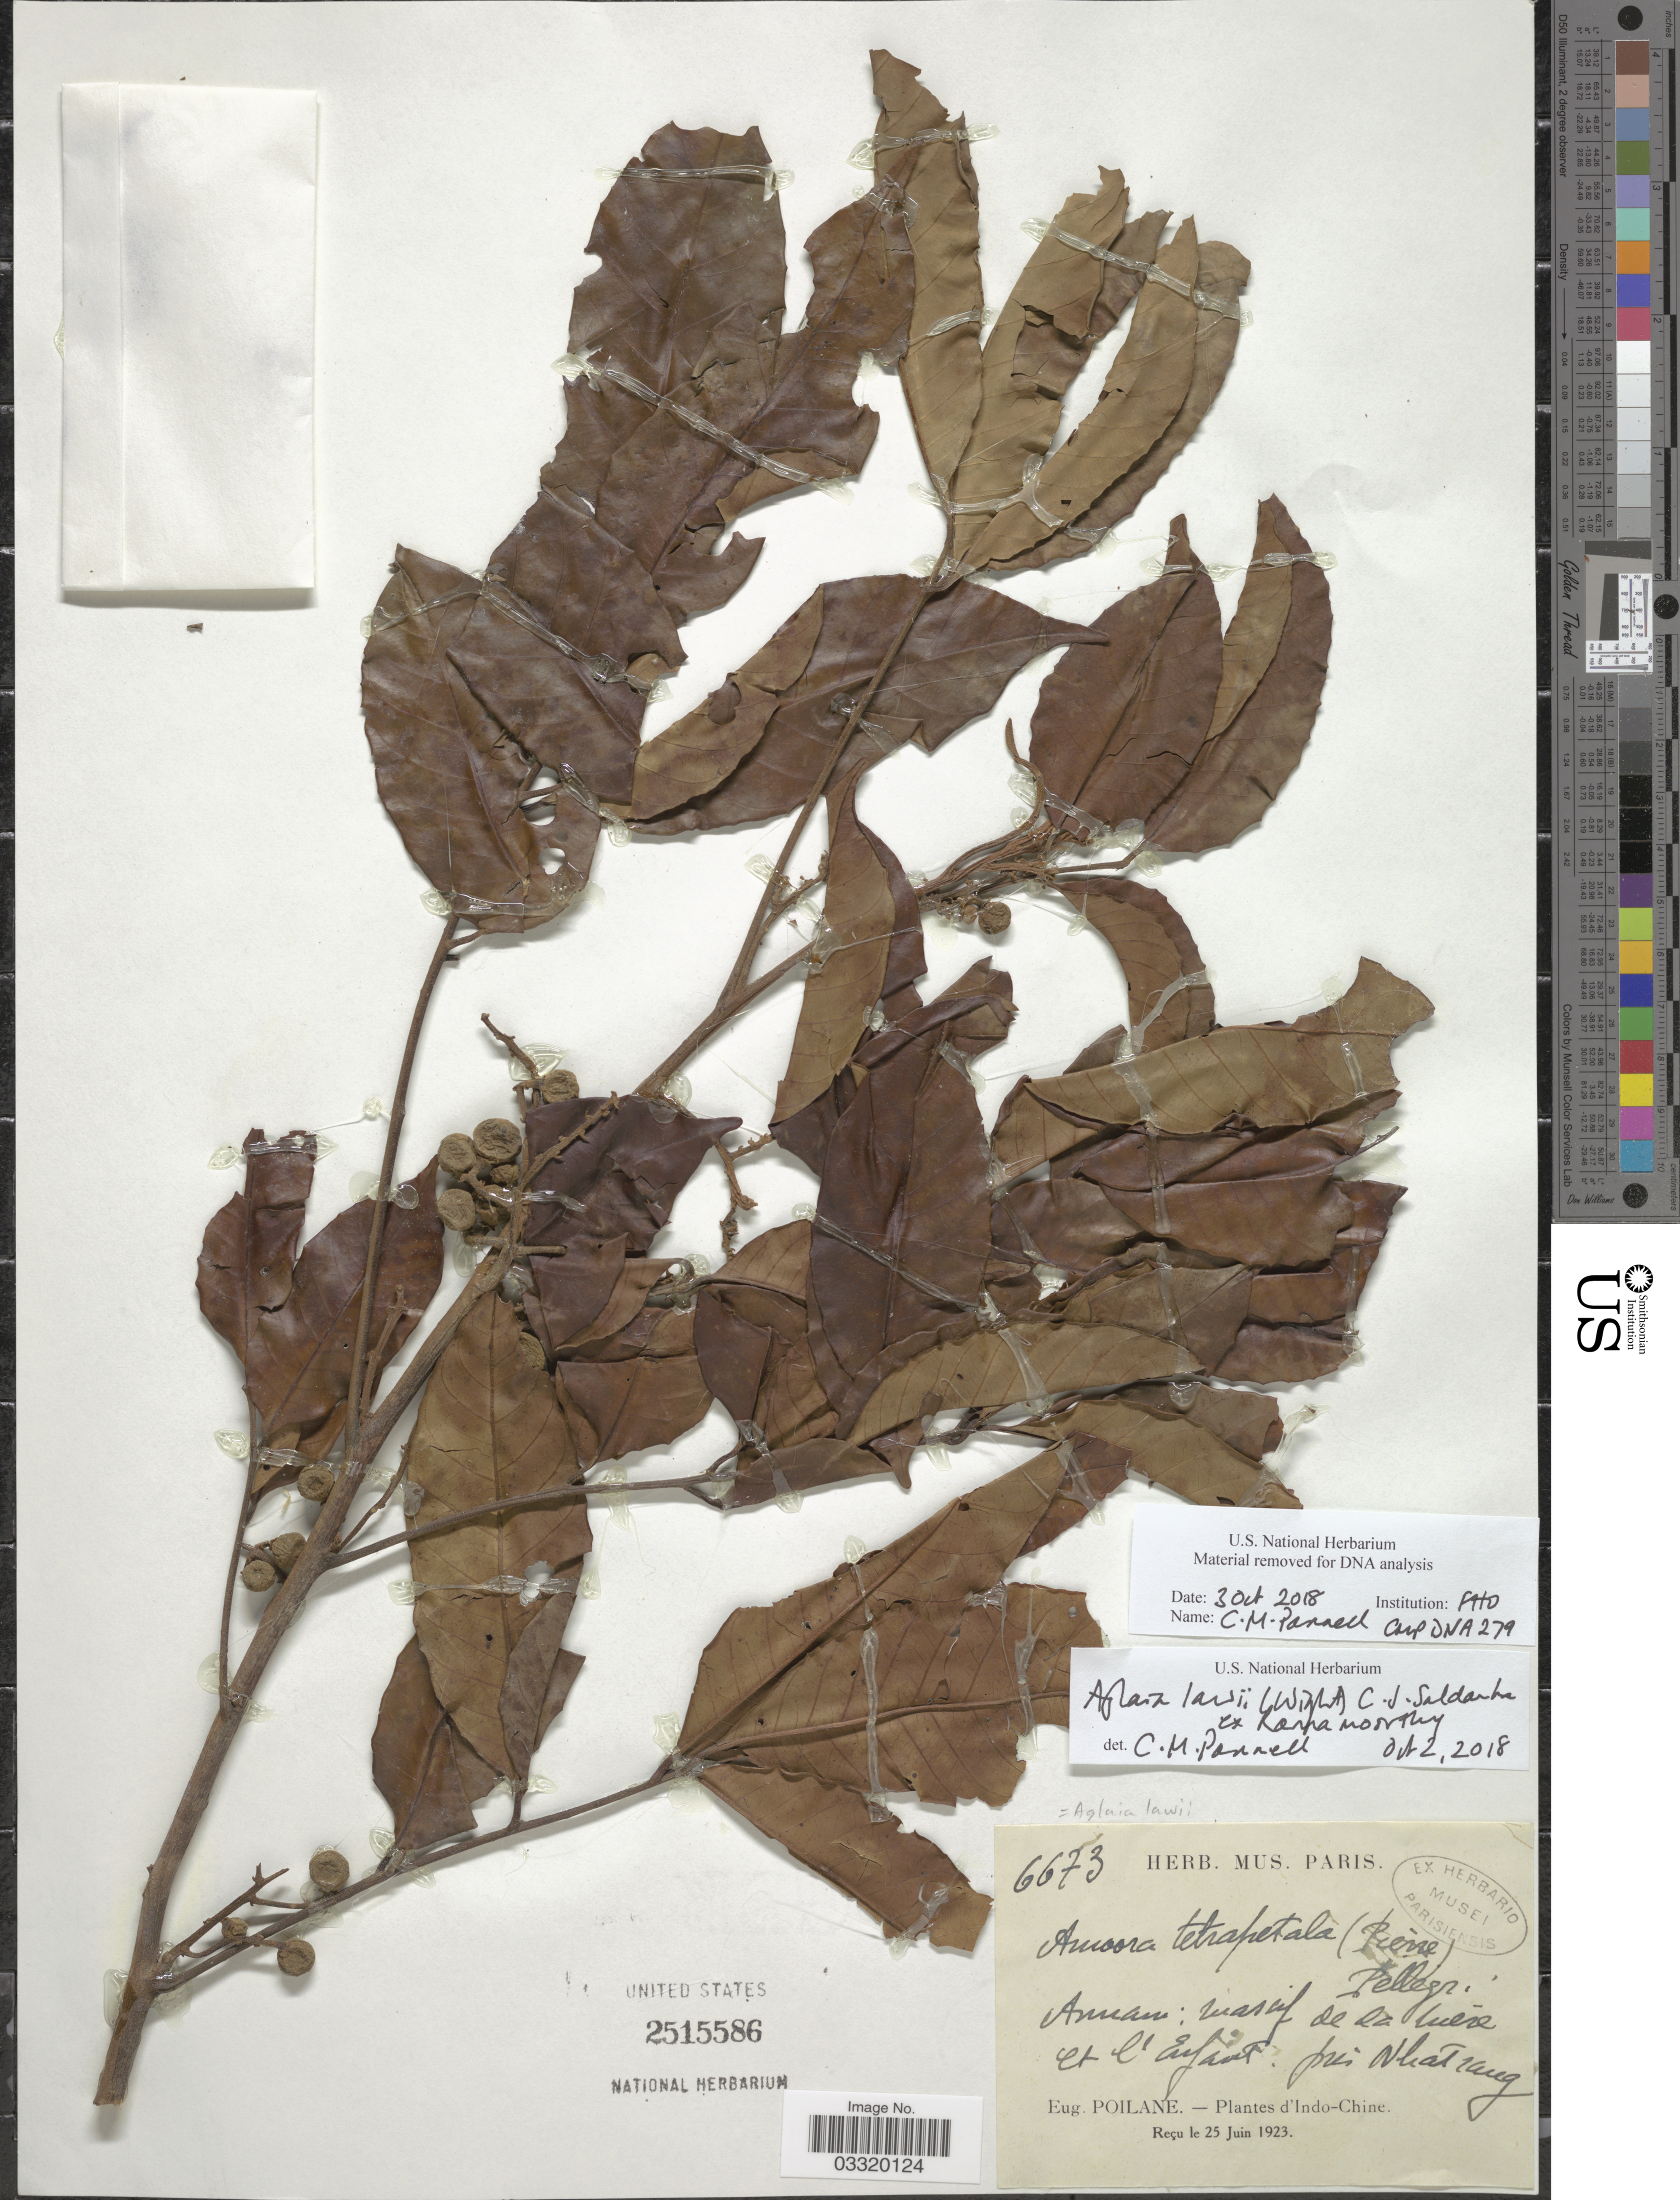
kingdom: Plantae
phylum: Tracheophyta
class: Magnoliopsida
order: Sapindales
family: Meliaceae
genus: Aglaia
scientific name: Aglaia lawii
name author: (Wight) C.J. Saldanha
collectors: -. Poilane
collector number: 6673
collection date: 1923-06-25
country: Vietnam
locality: Annam: massif de la [illegible text] et l'Enfant, près Nhatrang. Indo-Chine.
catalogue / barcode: US 2515586